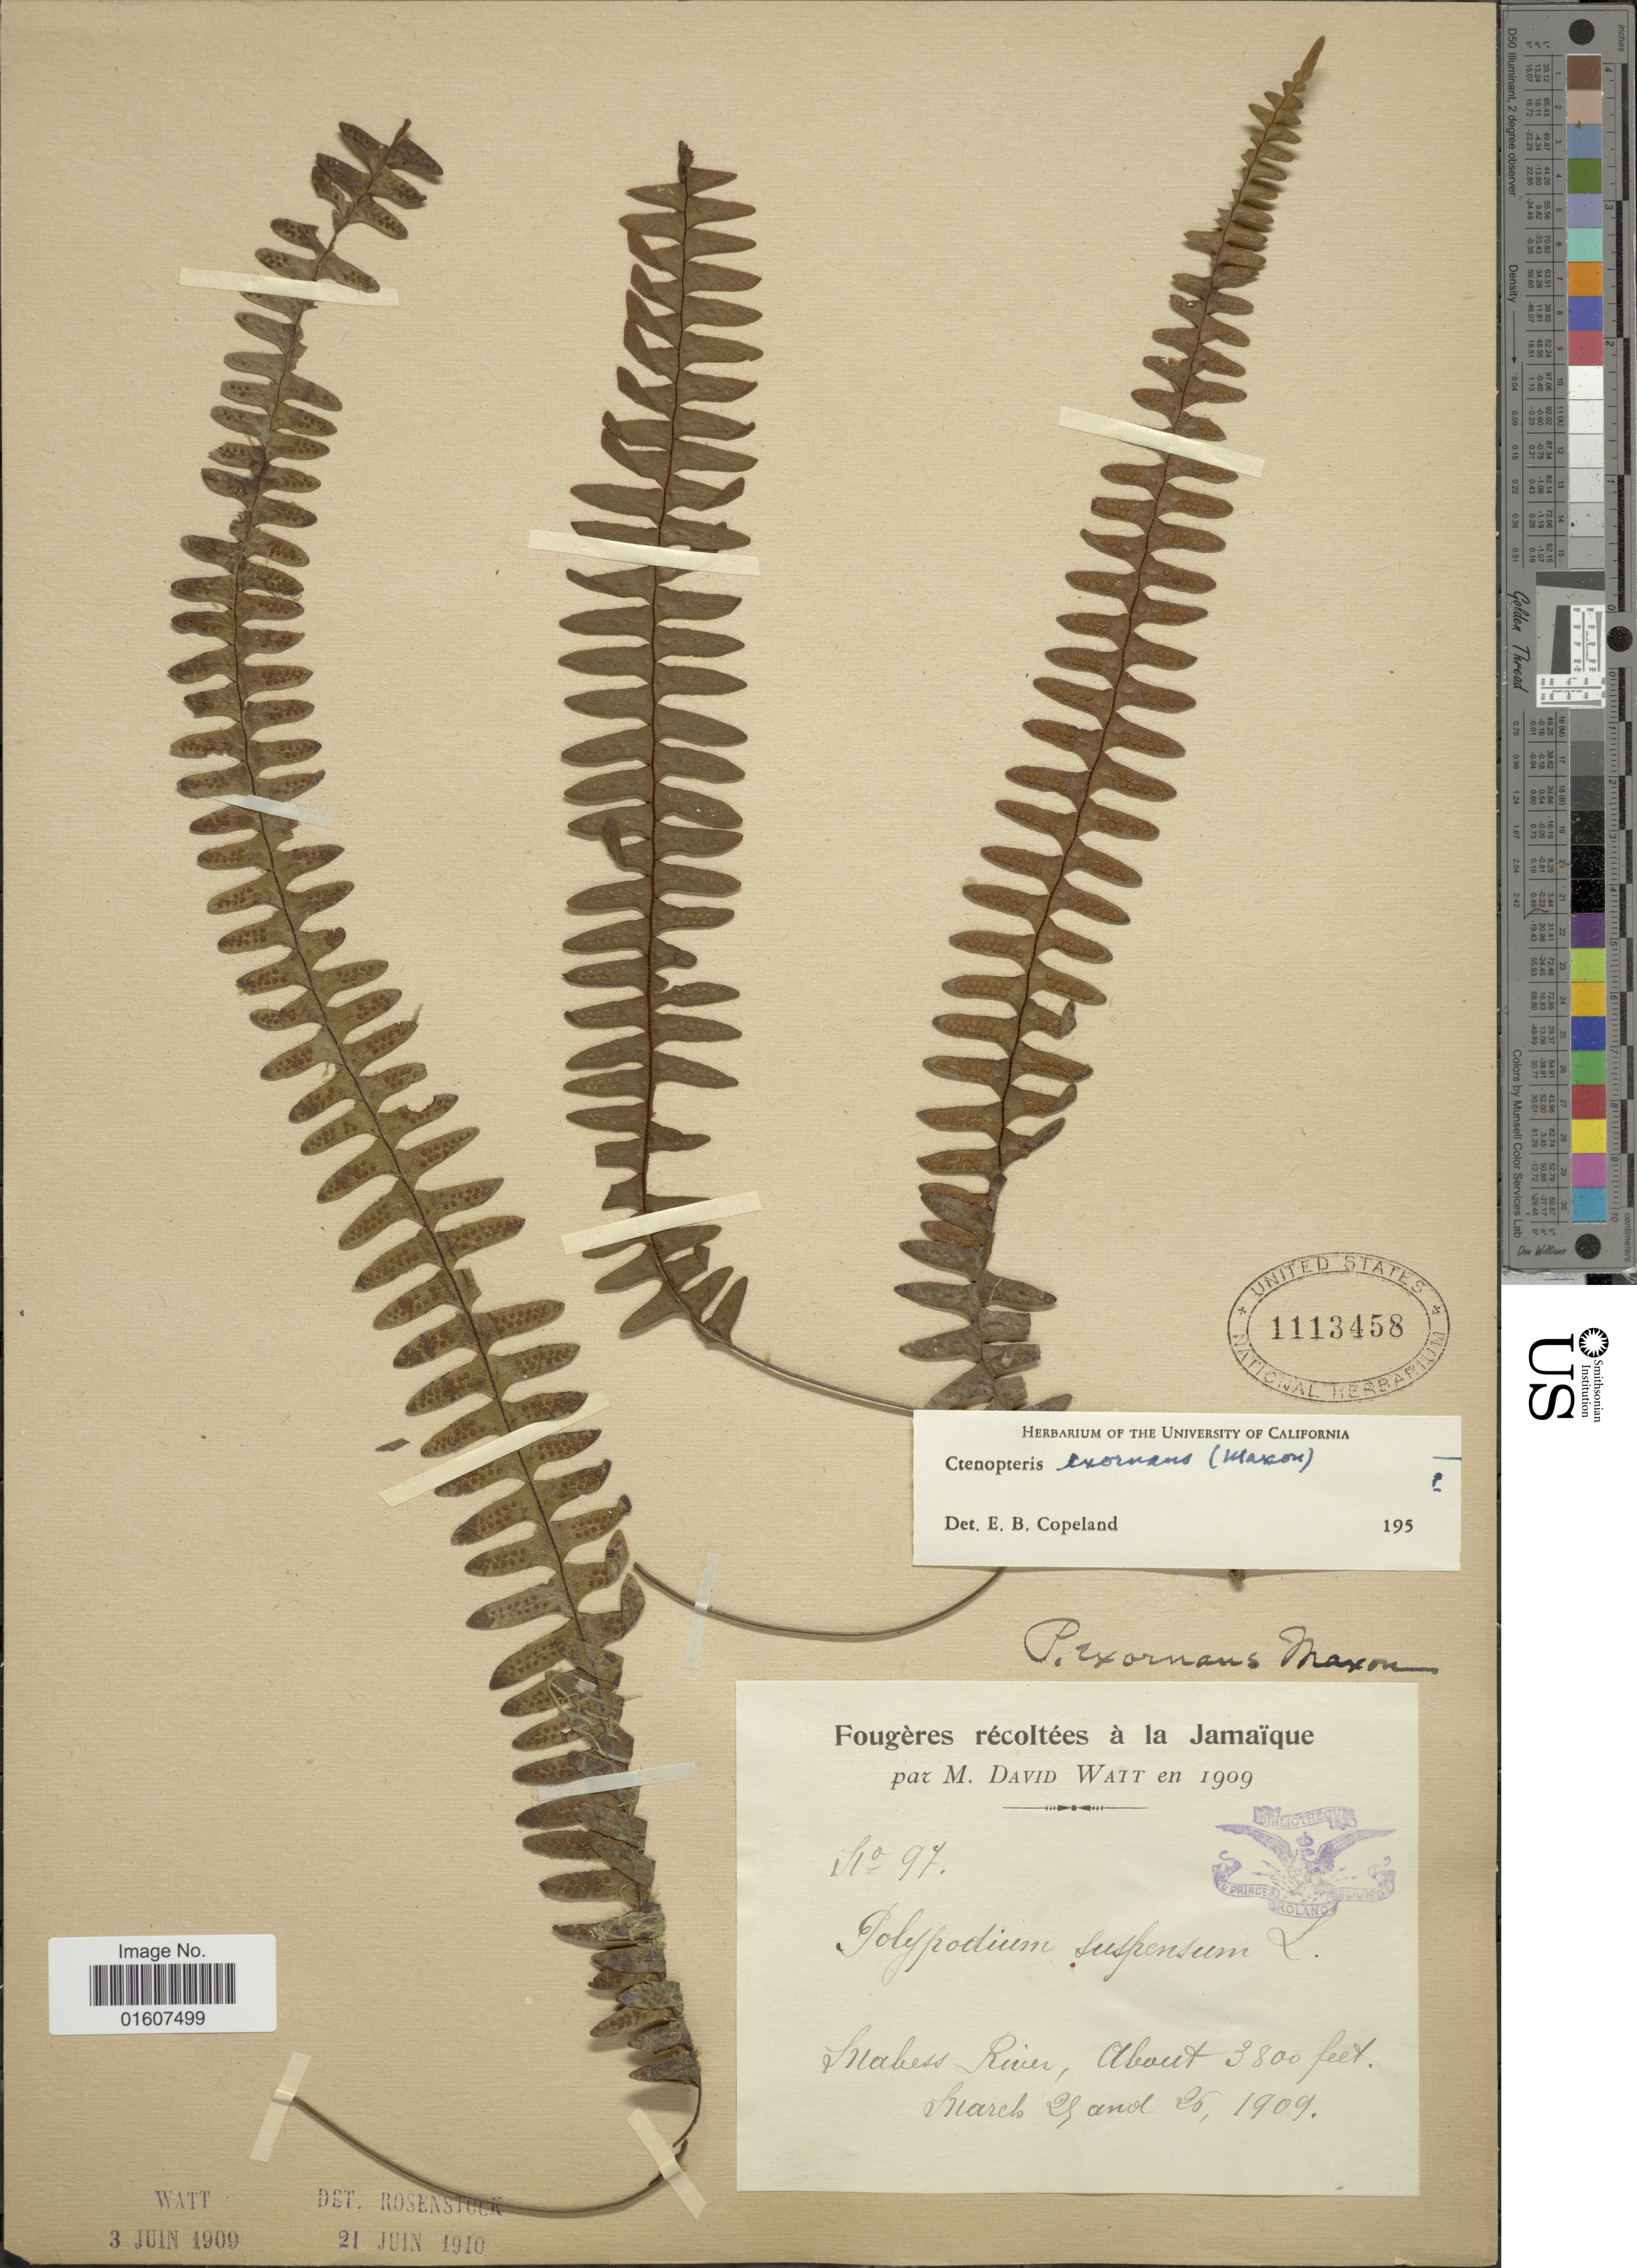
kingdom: Plantae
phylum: Tracheophyta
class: Polypodiopsida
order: Polypodiales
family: Polypodiaceae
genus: Terpsichore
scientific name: Terpsichore exornans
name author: (Maxon) A.R. Sm.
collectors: M. Watt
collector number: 97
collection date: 1909-03-25/1909-03-26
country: Jamaica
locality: Mabess River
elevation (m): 1158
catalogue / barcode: US 1113458